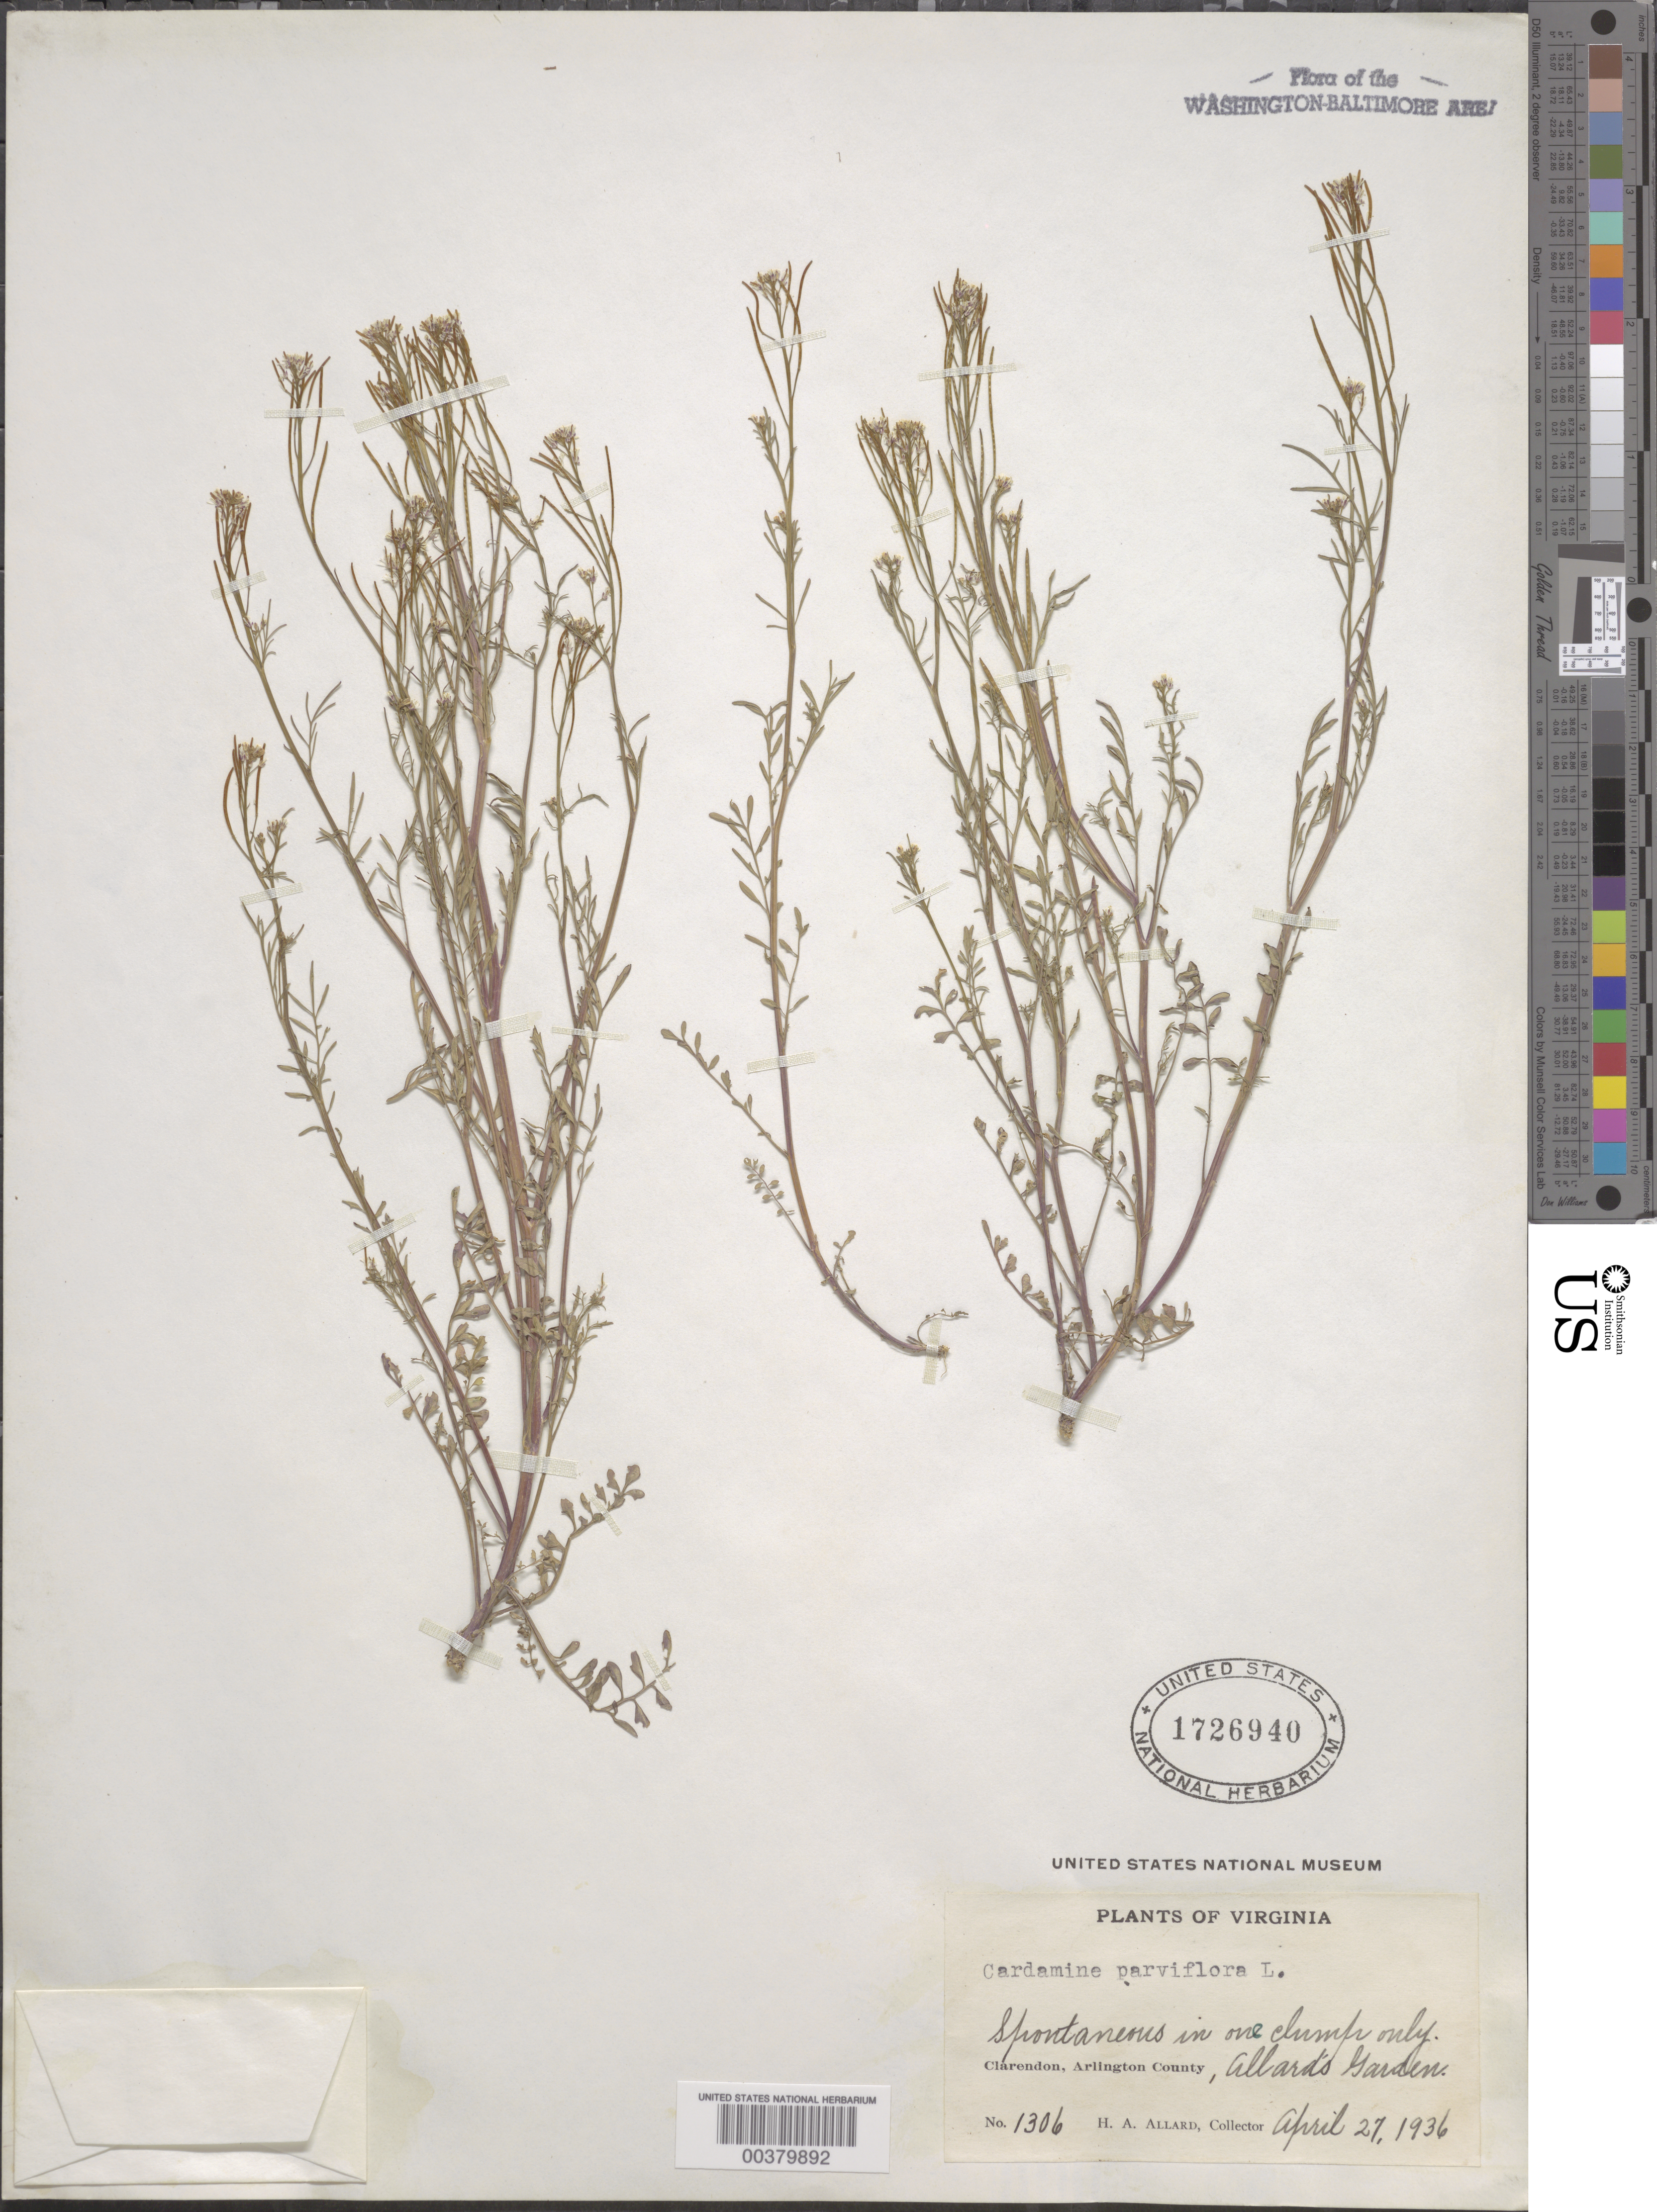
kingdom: Plantae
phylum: Tracheophyta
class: Magnoliopsida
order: Brassicales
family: Brassicaceae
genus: Cardamine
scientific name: Cardamine parviflora var. arenicola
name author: (Britton) O.E. Schulz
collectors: H. A. Allard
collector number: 1306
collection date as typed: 27 Apr 1936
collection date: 1936-04-27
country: United States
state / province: Virginia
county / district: Arlington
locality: Clarendon, Allards garden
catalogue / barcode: US 1726940